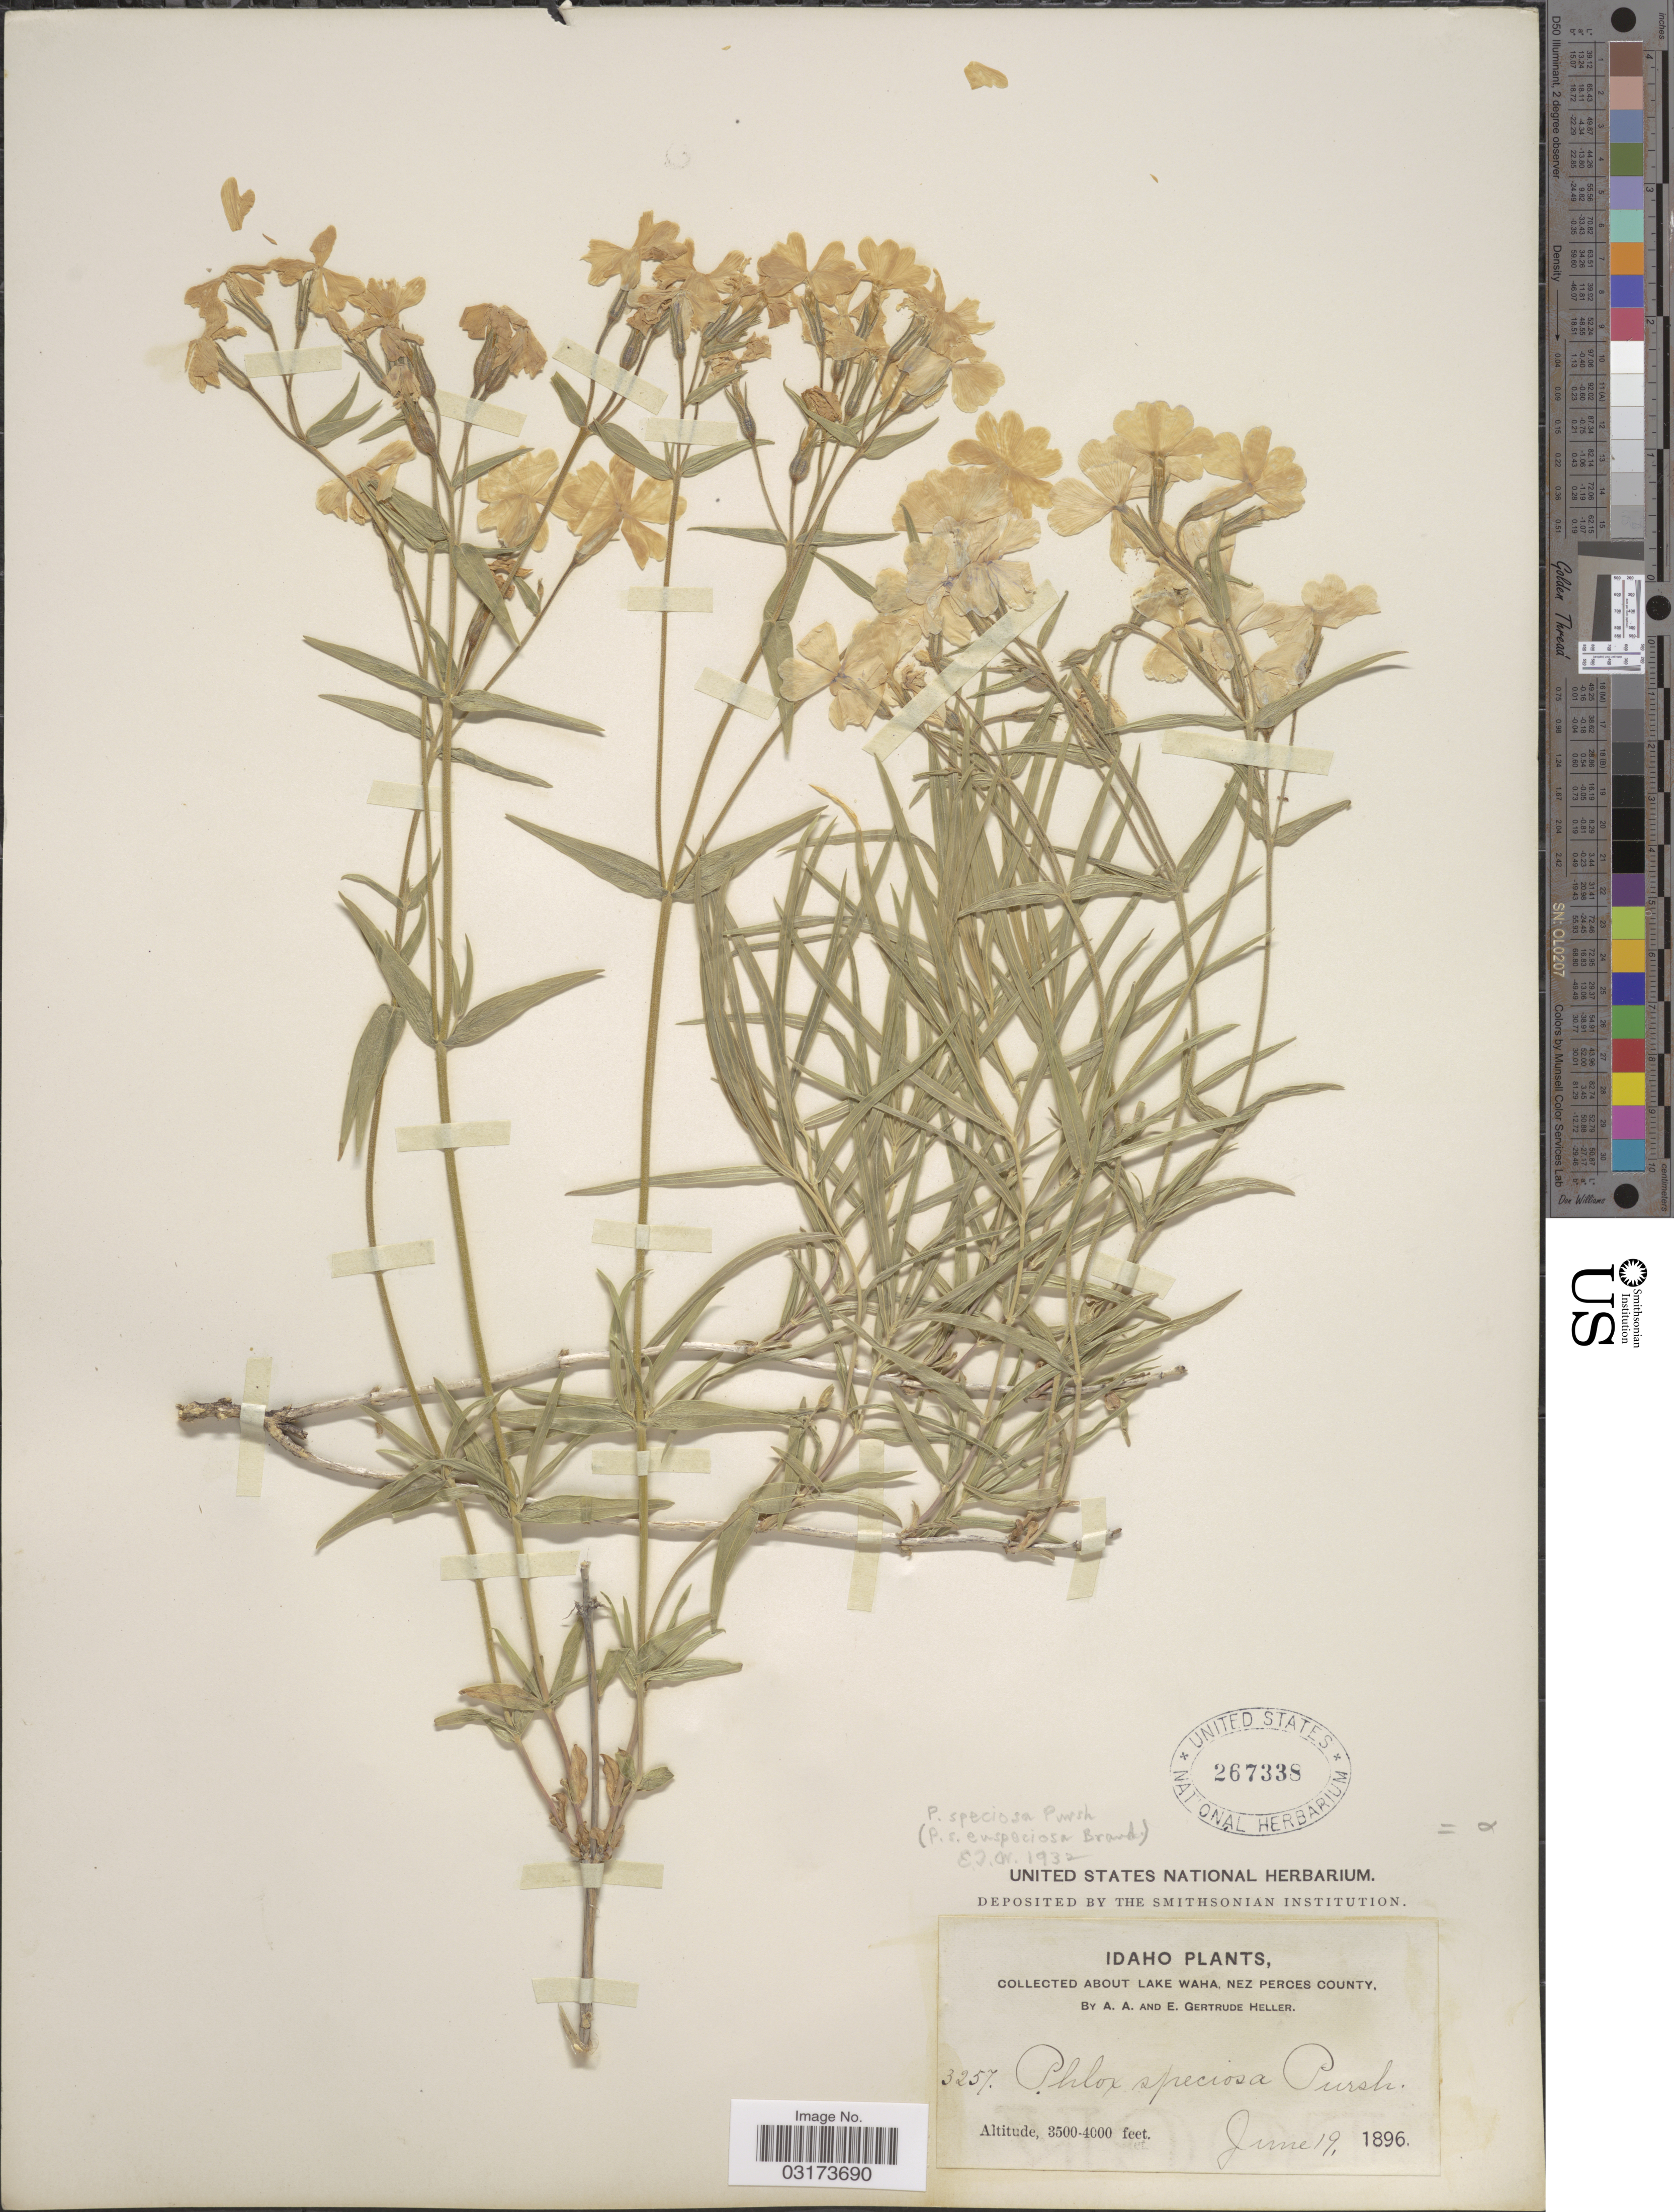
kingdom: Plantae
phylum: Tracheophyta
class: Magnoliopsida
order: Ericales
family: Polemoniaceae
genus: Phlox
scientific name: Phlox speciosa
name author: Pursh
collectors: A. A. Heller & E. Gertrude Heller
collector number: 3257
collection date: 1896-06-19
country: United States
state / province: Idaho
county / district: Nez Perce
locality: About Lake Waha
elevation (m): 1067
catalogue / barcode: US 267338